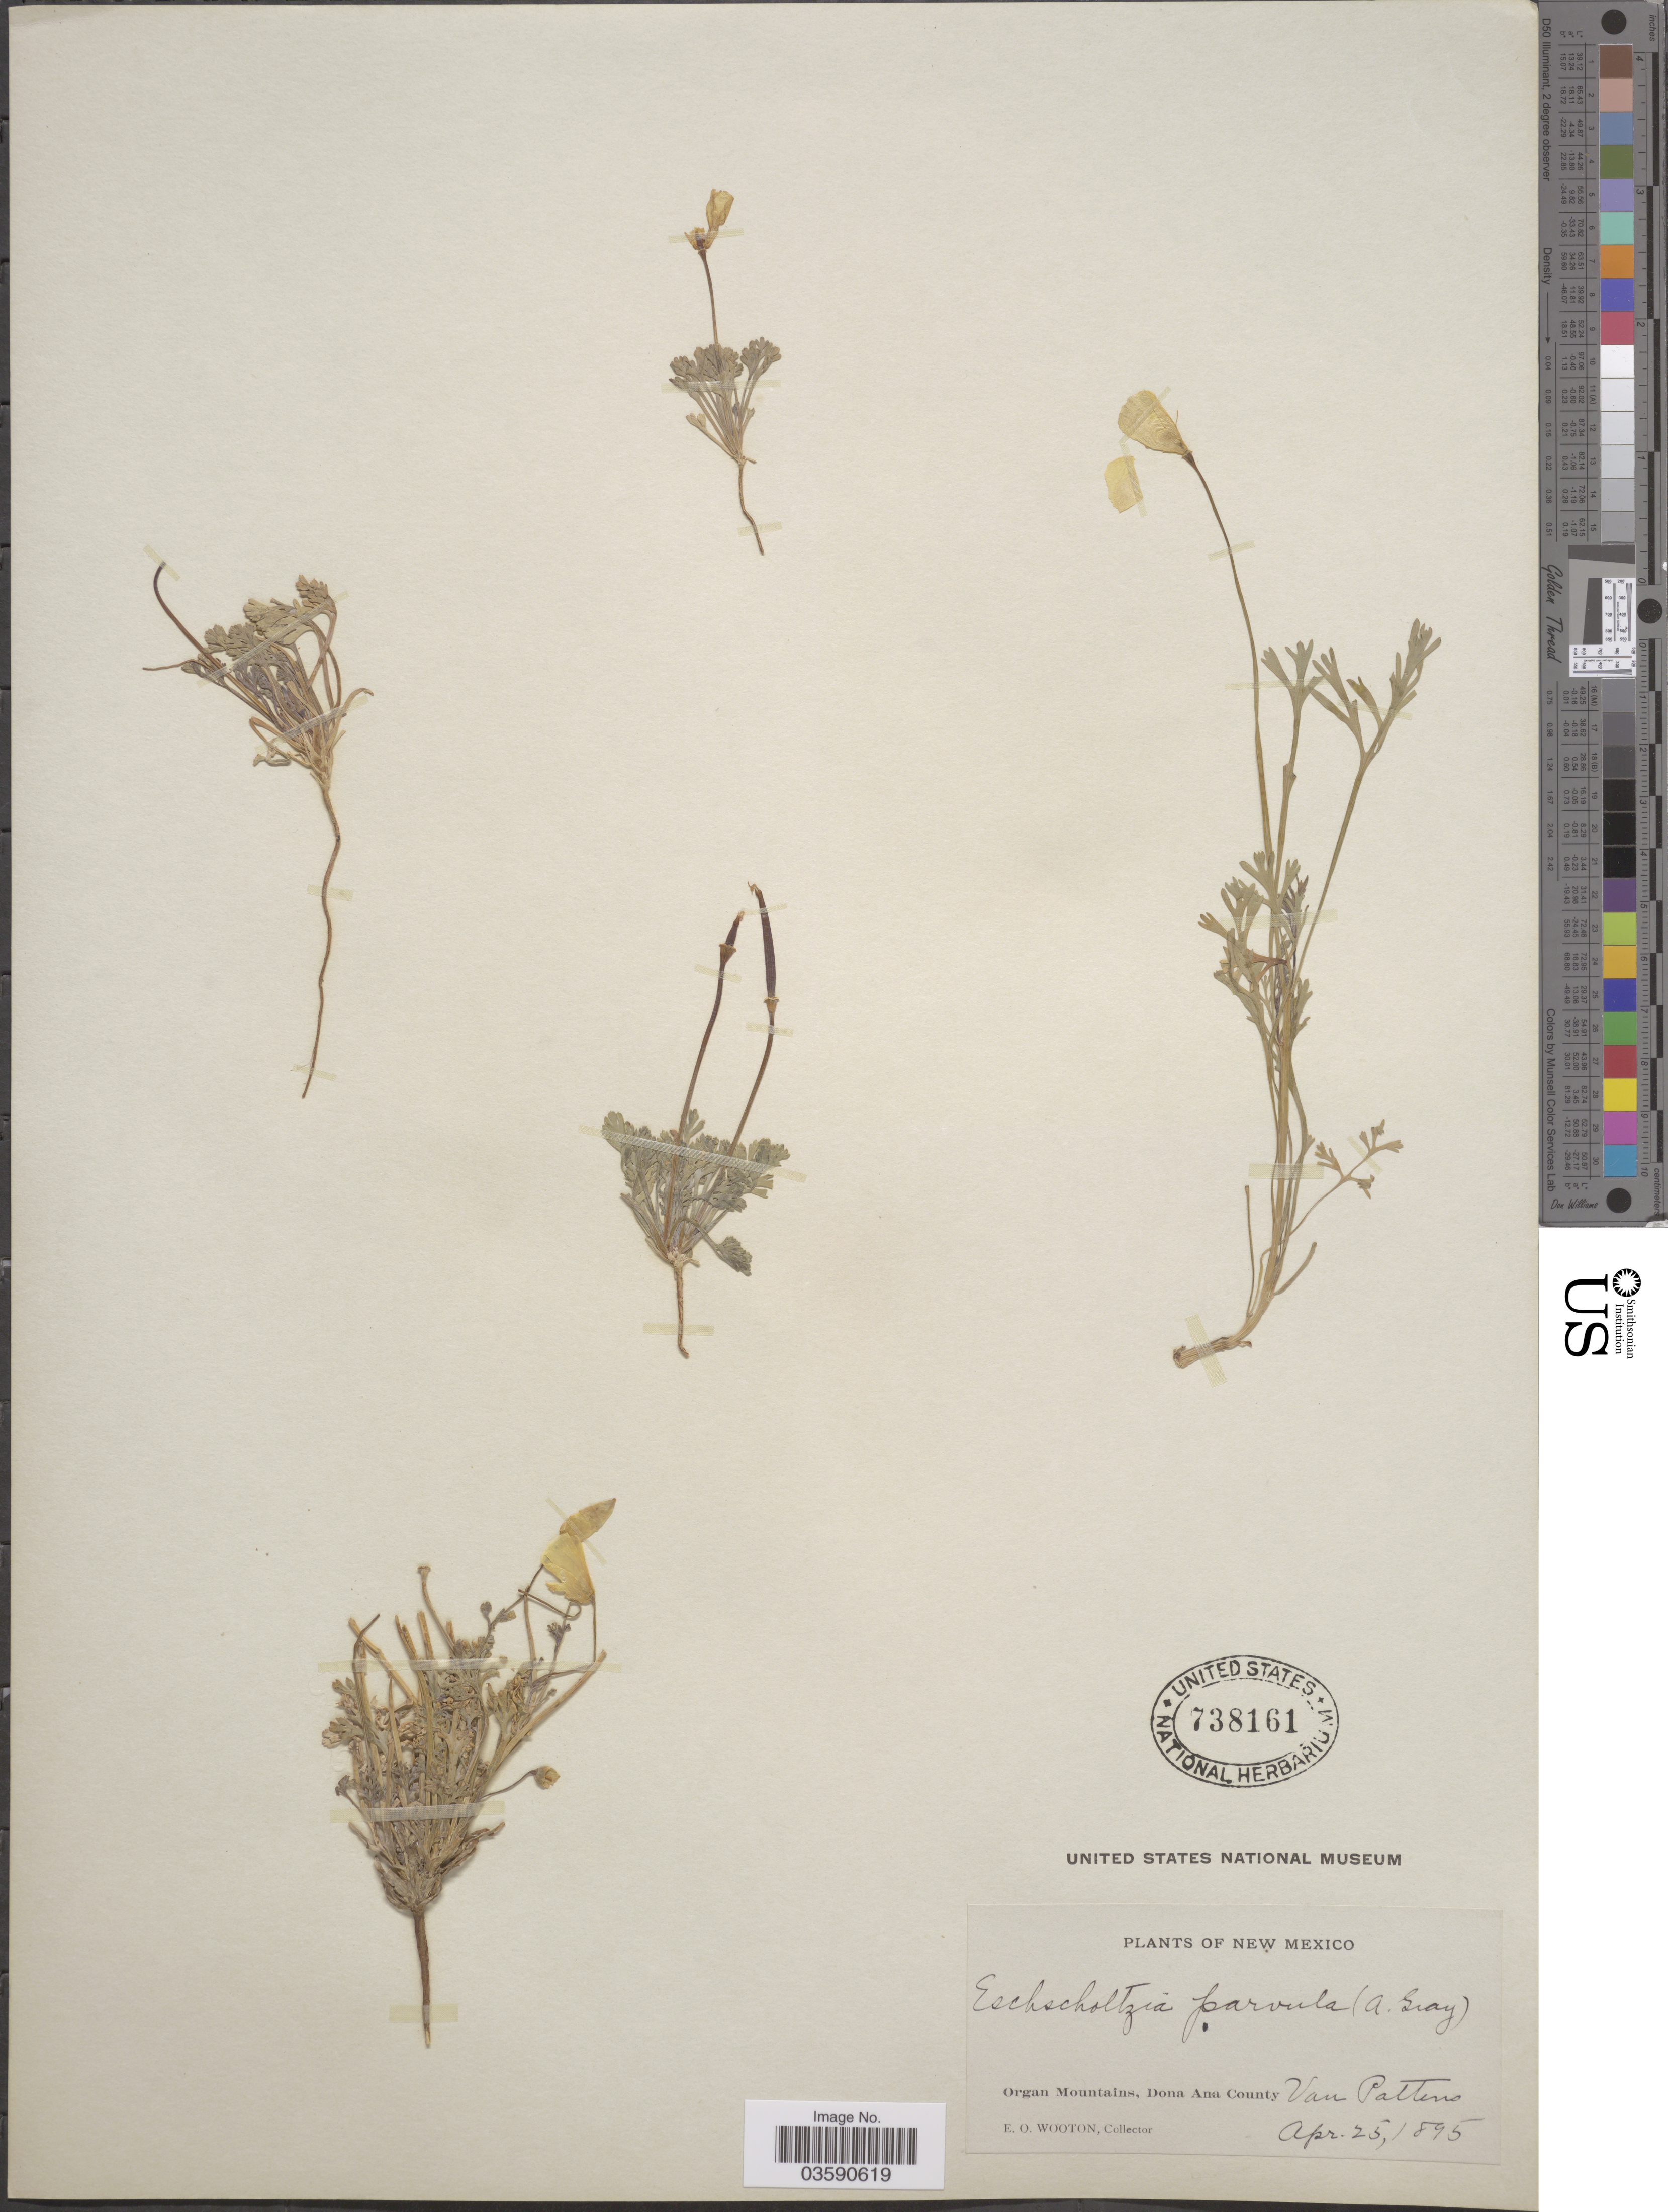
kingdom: Plantae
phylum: Tracheophyta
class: Magnoliopsida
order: Ranunculales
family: Papaveraceae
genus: Eschscholzia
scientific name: Eschscholzia mexicana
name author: Greene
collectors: E. O. Wooton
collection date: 1895-04-25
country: United States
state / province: New Mexico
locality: Organ Mountains, Dona Ana County, Van Pattens.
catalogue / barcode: US 738161